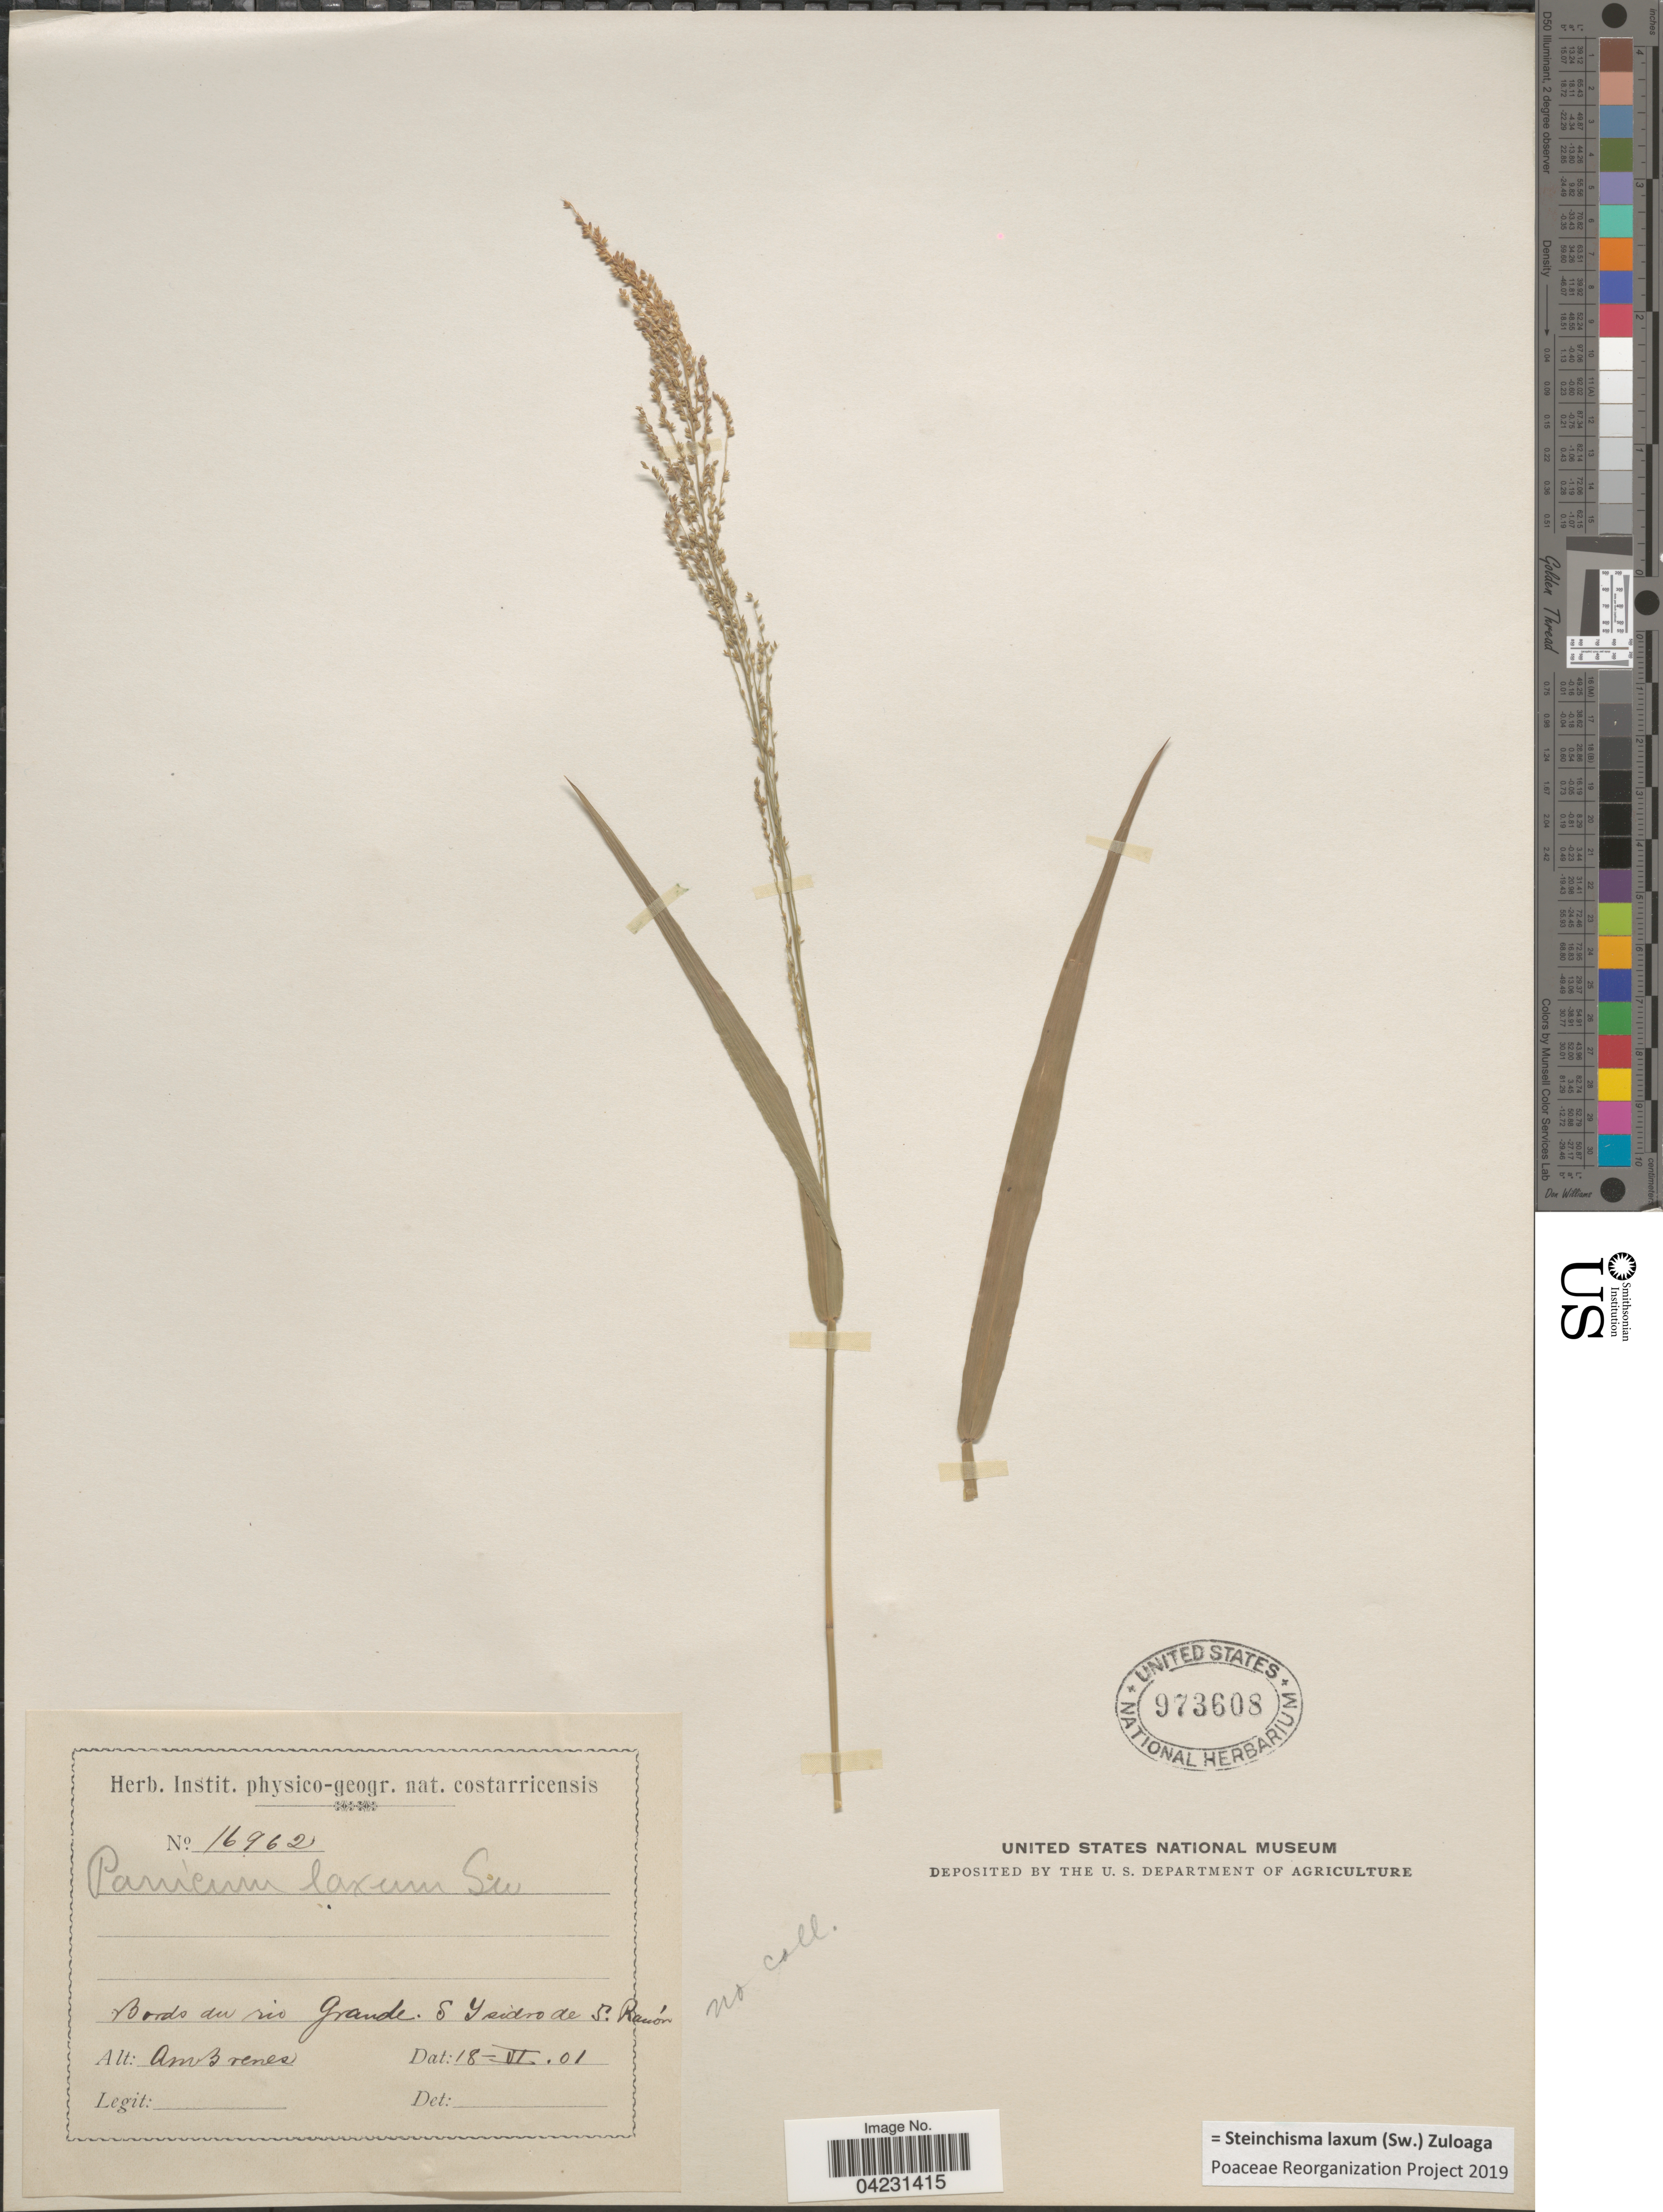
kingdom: Plantae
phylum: Tracheophyta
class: Liliopsida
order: Poales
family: Poaceae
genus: Steinchisma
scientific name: Steinchisma laxum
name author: (Sw.) Zuloaga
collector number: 16962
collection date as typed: Transcribed d/m/y: 18/6/1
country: Costa Rica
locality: Bords du rio Grande. S. Isidro de S. Ramón.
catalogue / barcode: US 973608